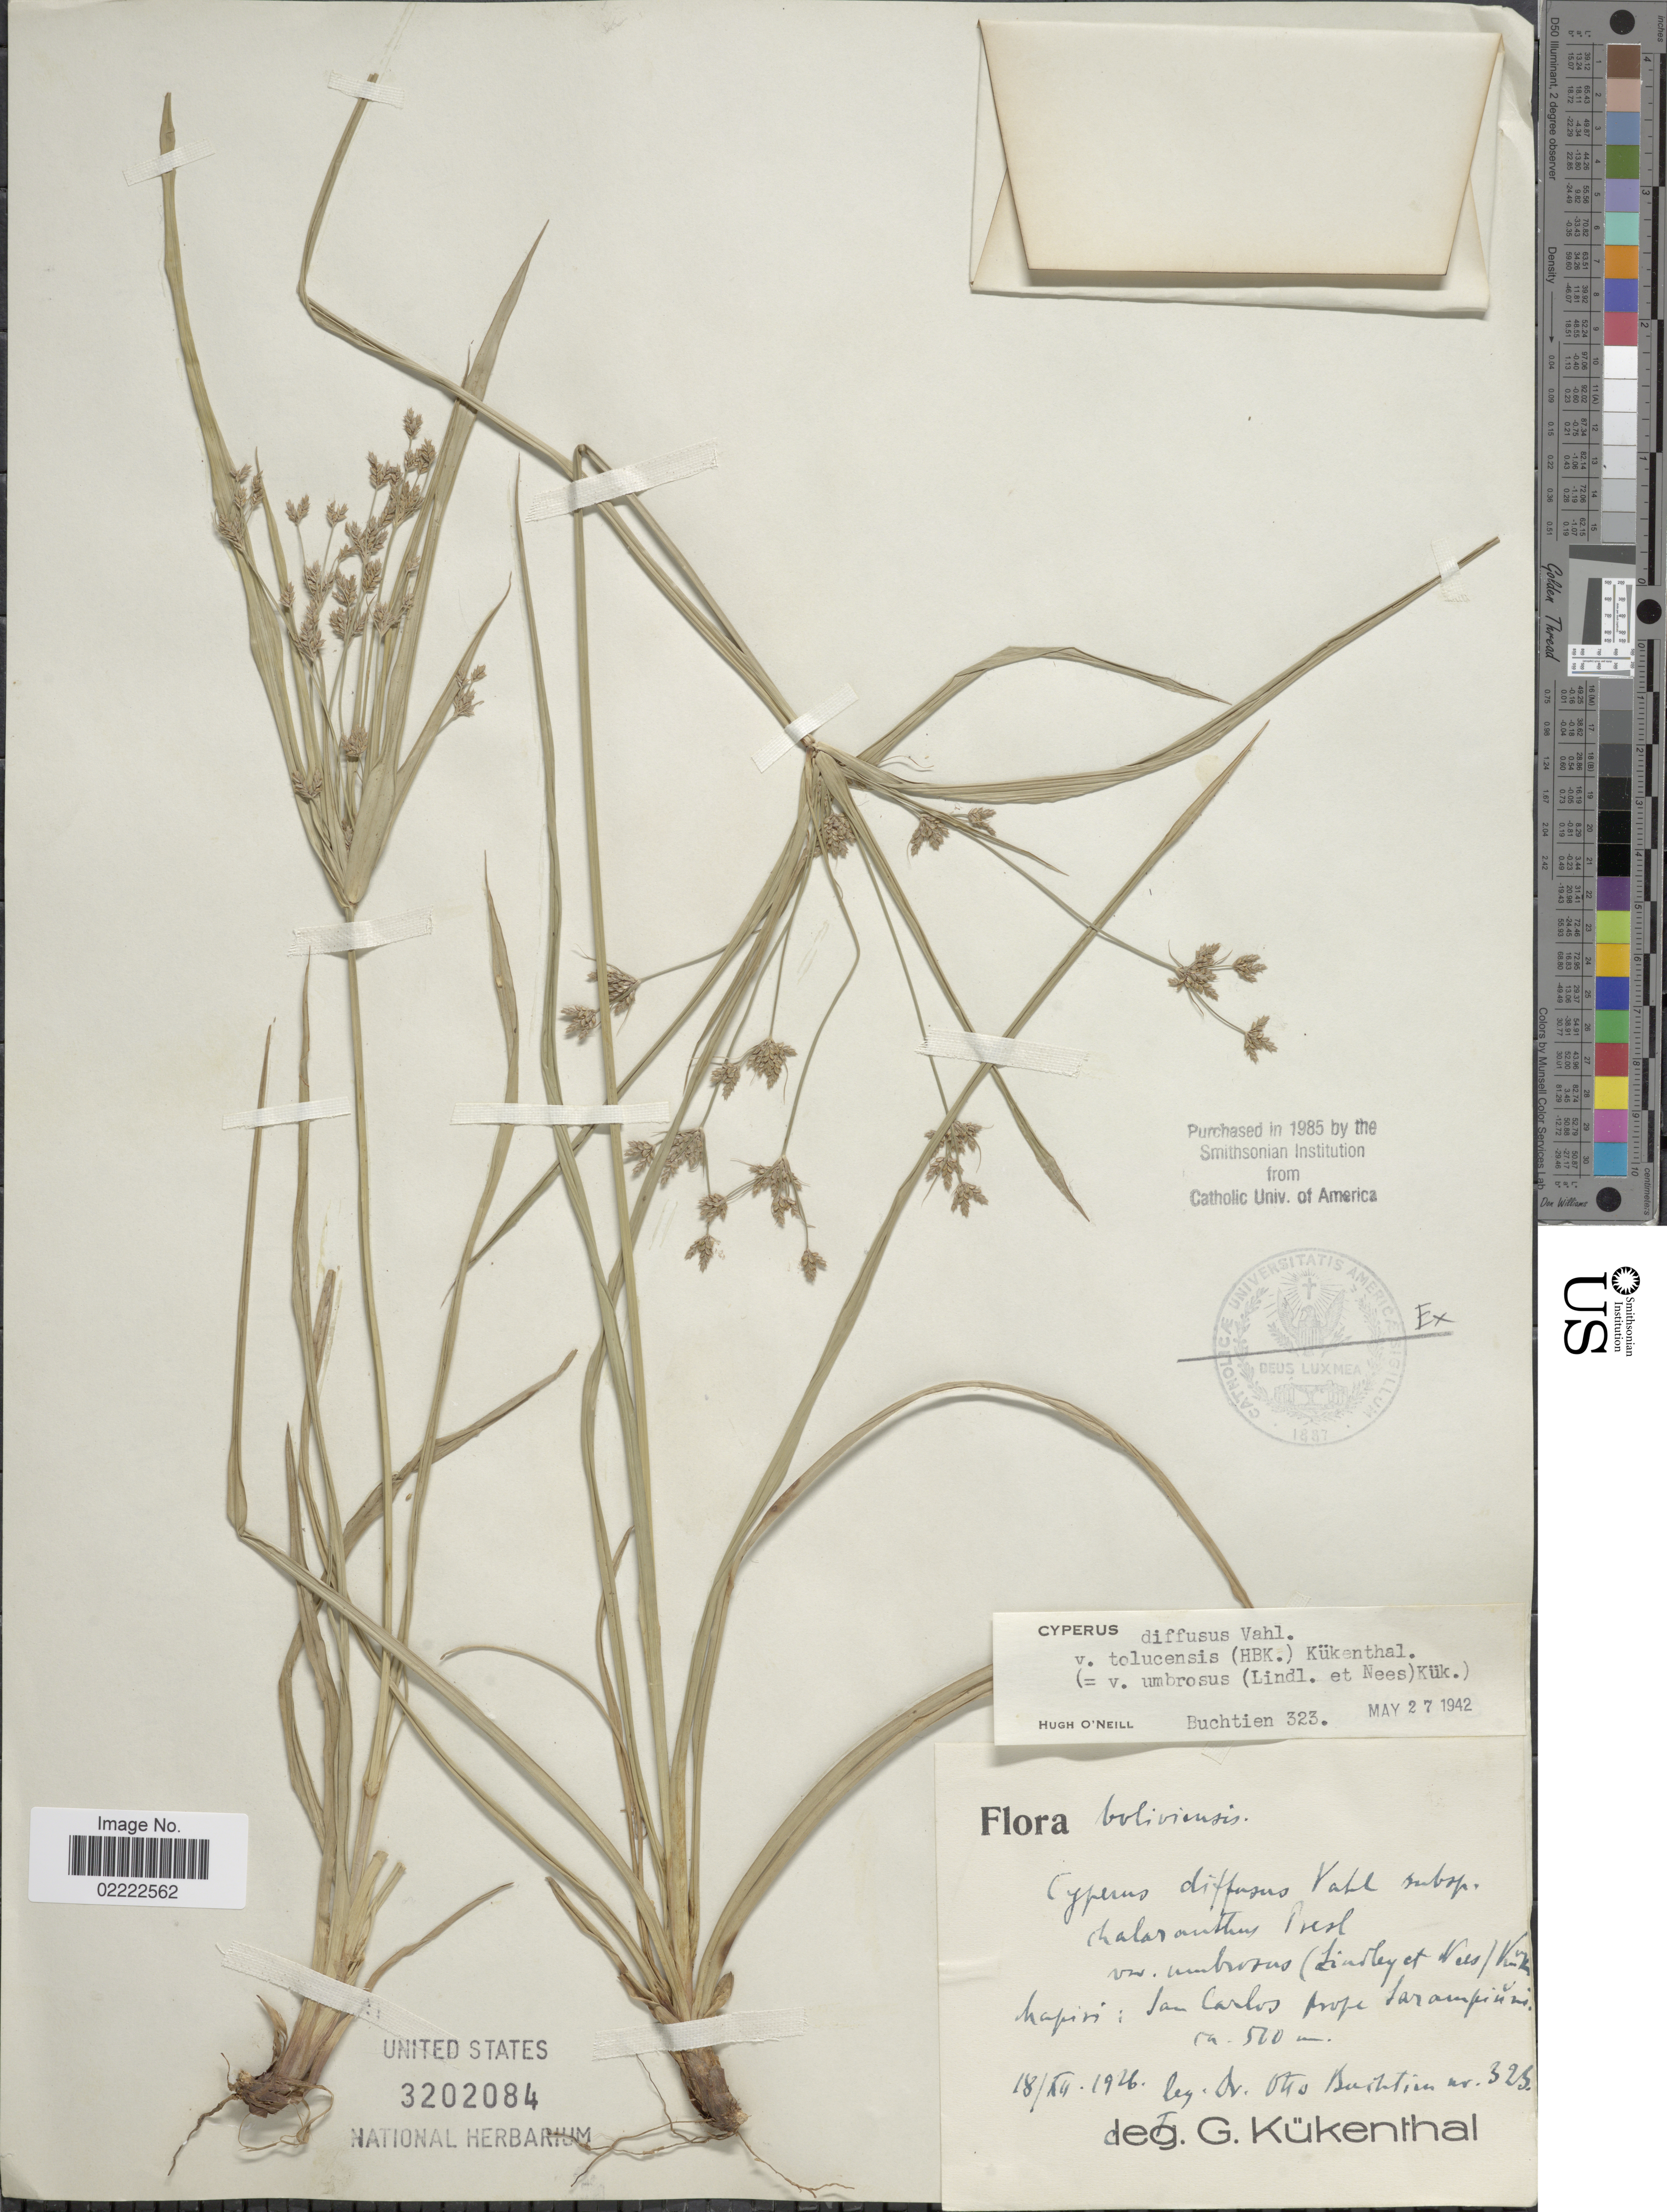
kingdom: Plantae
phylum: Tracheophyta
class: Liliopsida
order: Poales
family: Cyperaceae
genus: Cyperus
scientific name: Cyperus laxus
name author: Lam.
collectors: O. Buchtien & G. Kükenthal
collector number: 325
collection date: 1926-12-18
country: Bolivia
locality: Mapiri: San Carlos prope Sarampiuni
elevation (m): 500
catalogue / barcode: US 3202084